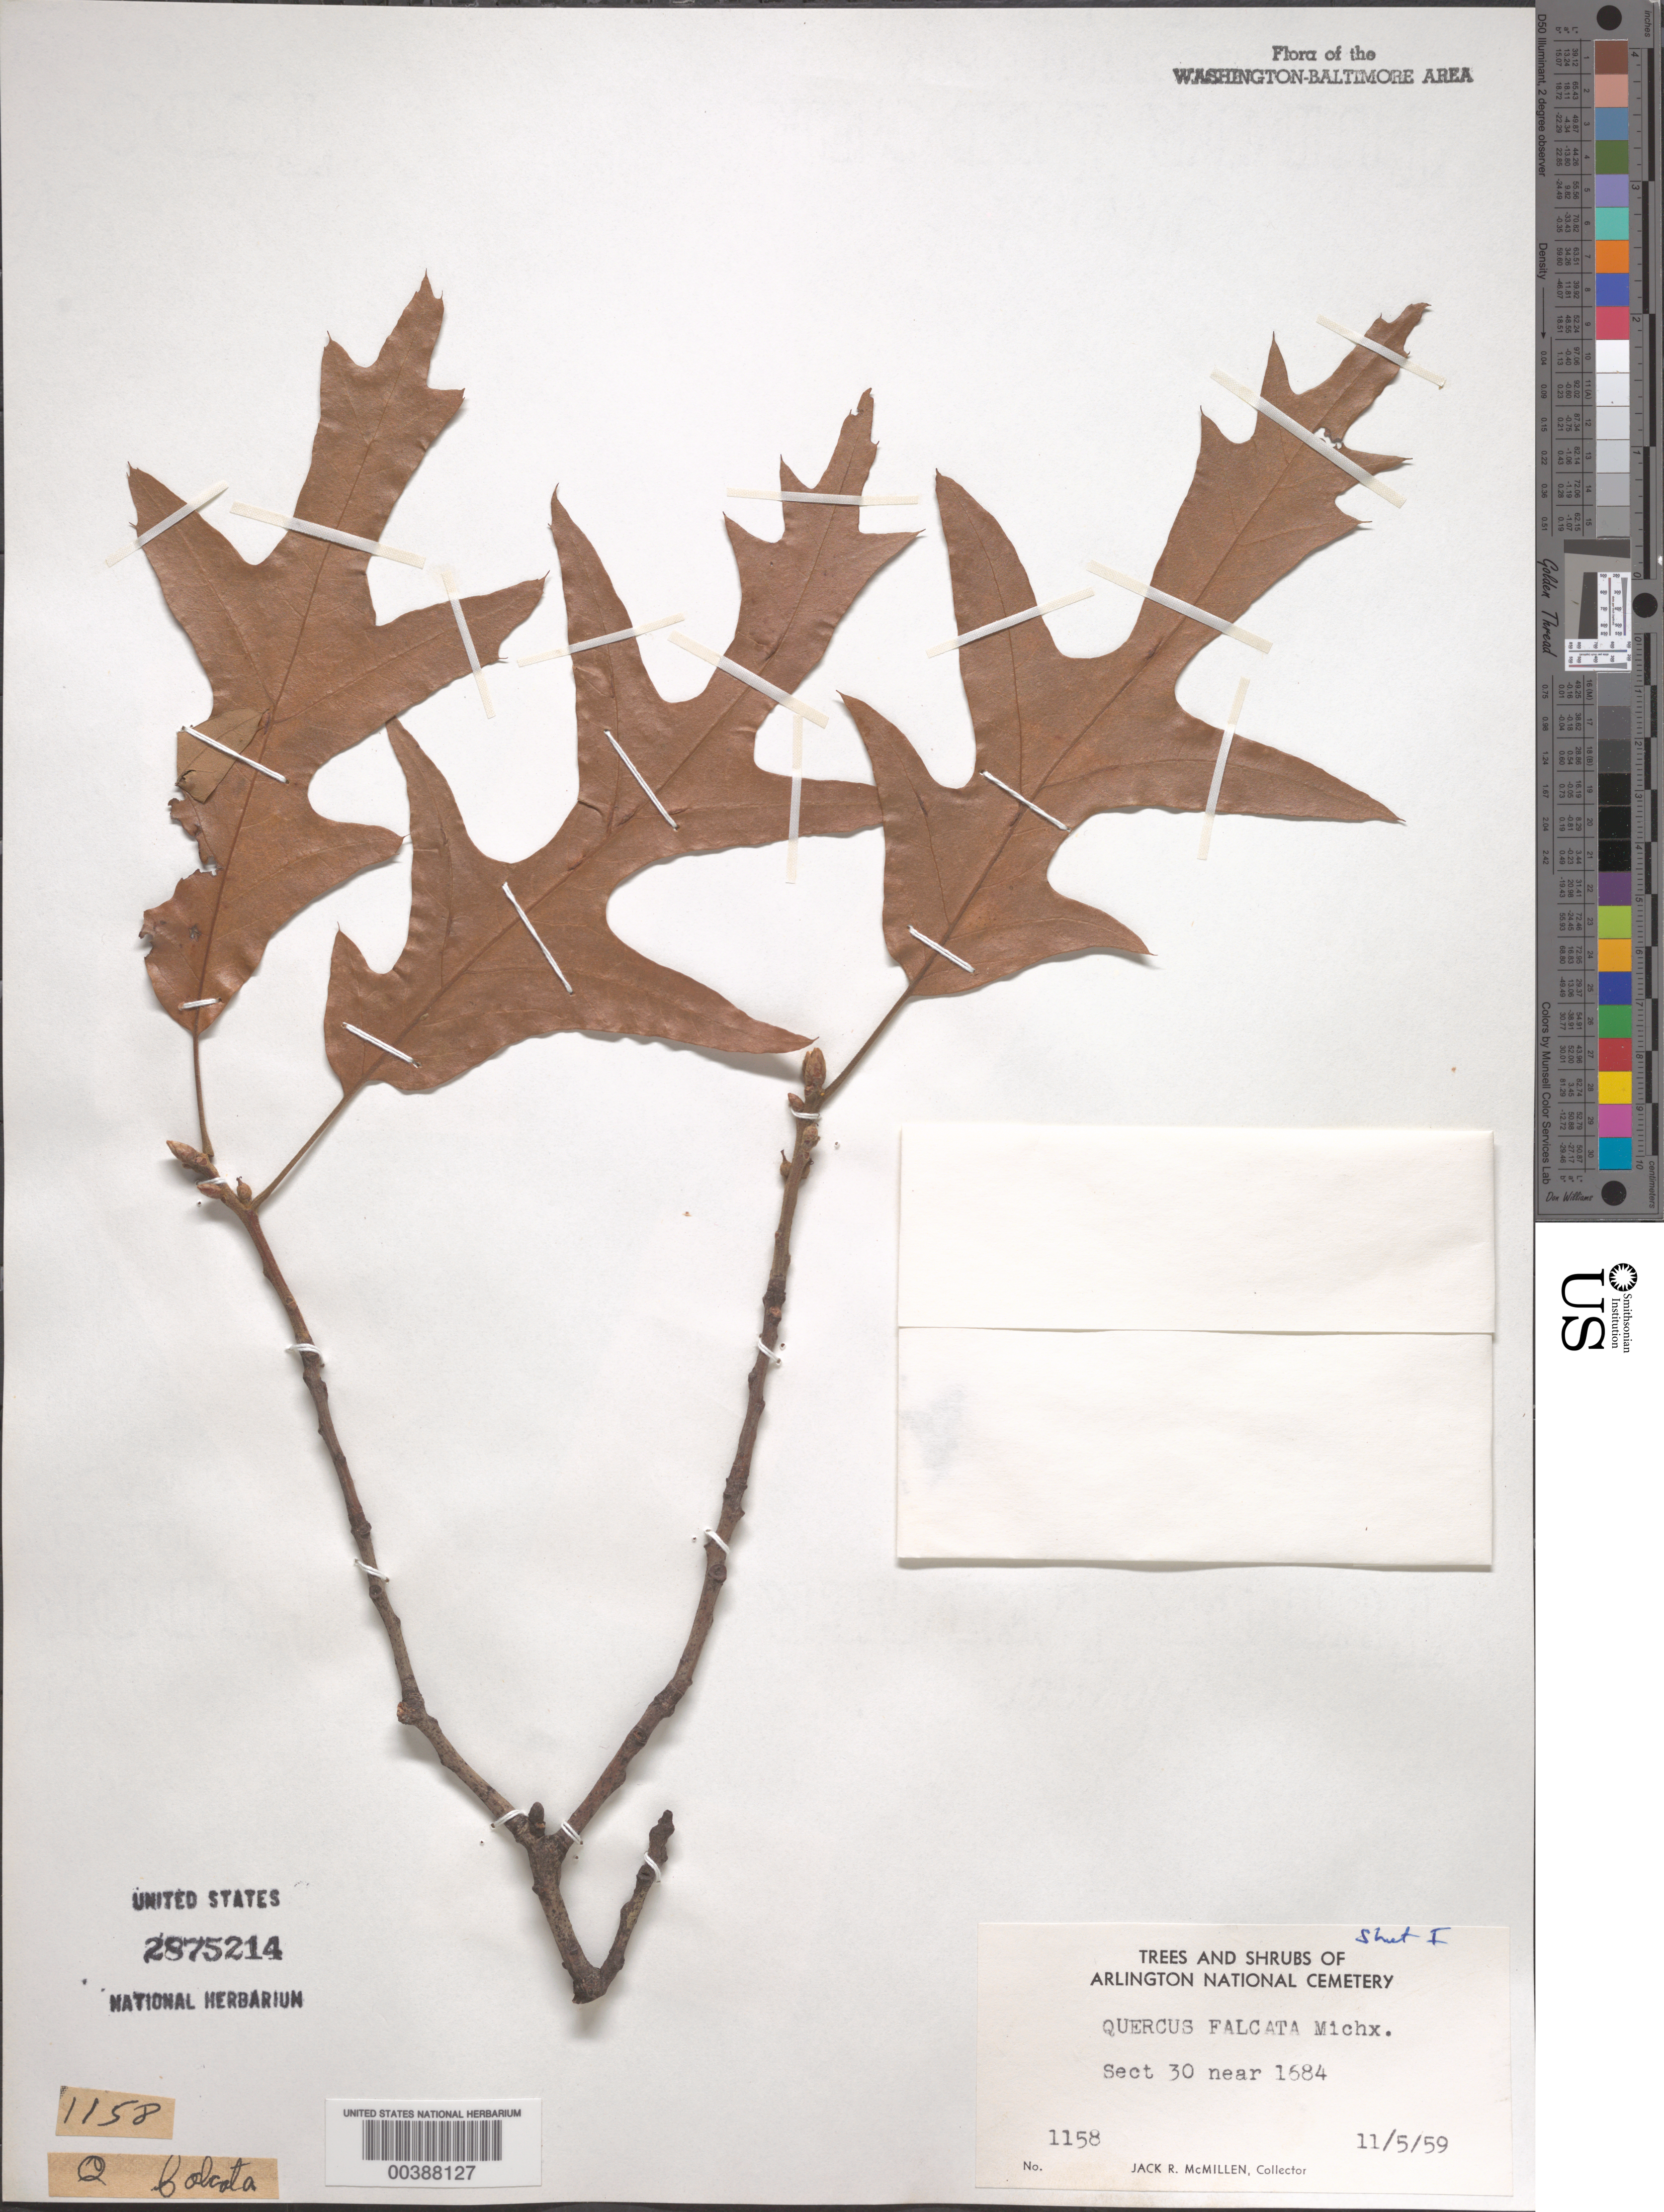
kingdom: Plantae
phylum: Tracheophyta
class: Magnoliopsida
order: Fagales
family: Fagaceae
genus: Quercus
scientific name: Quercus falcata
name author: Michx.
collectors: J. McMillen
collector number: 1158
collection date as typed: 05 Nov 1959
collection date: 1959-11-05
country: United States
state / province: Virginia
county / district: Arlington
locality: Arlington National Cemetery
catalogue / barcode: US 2875214